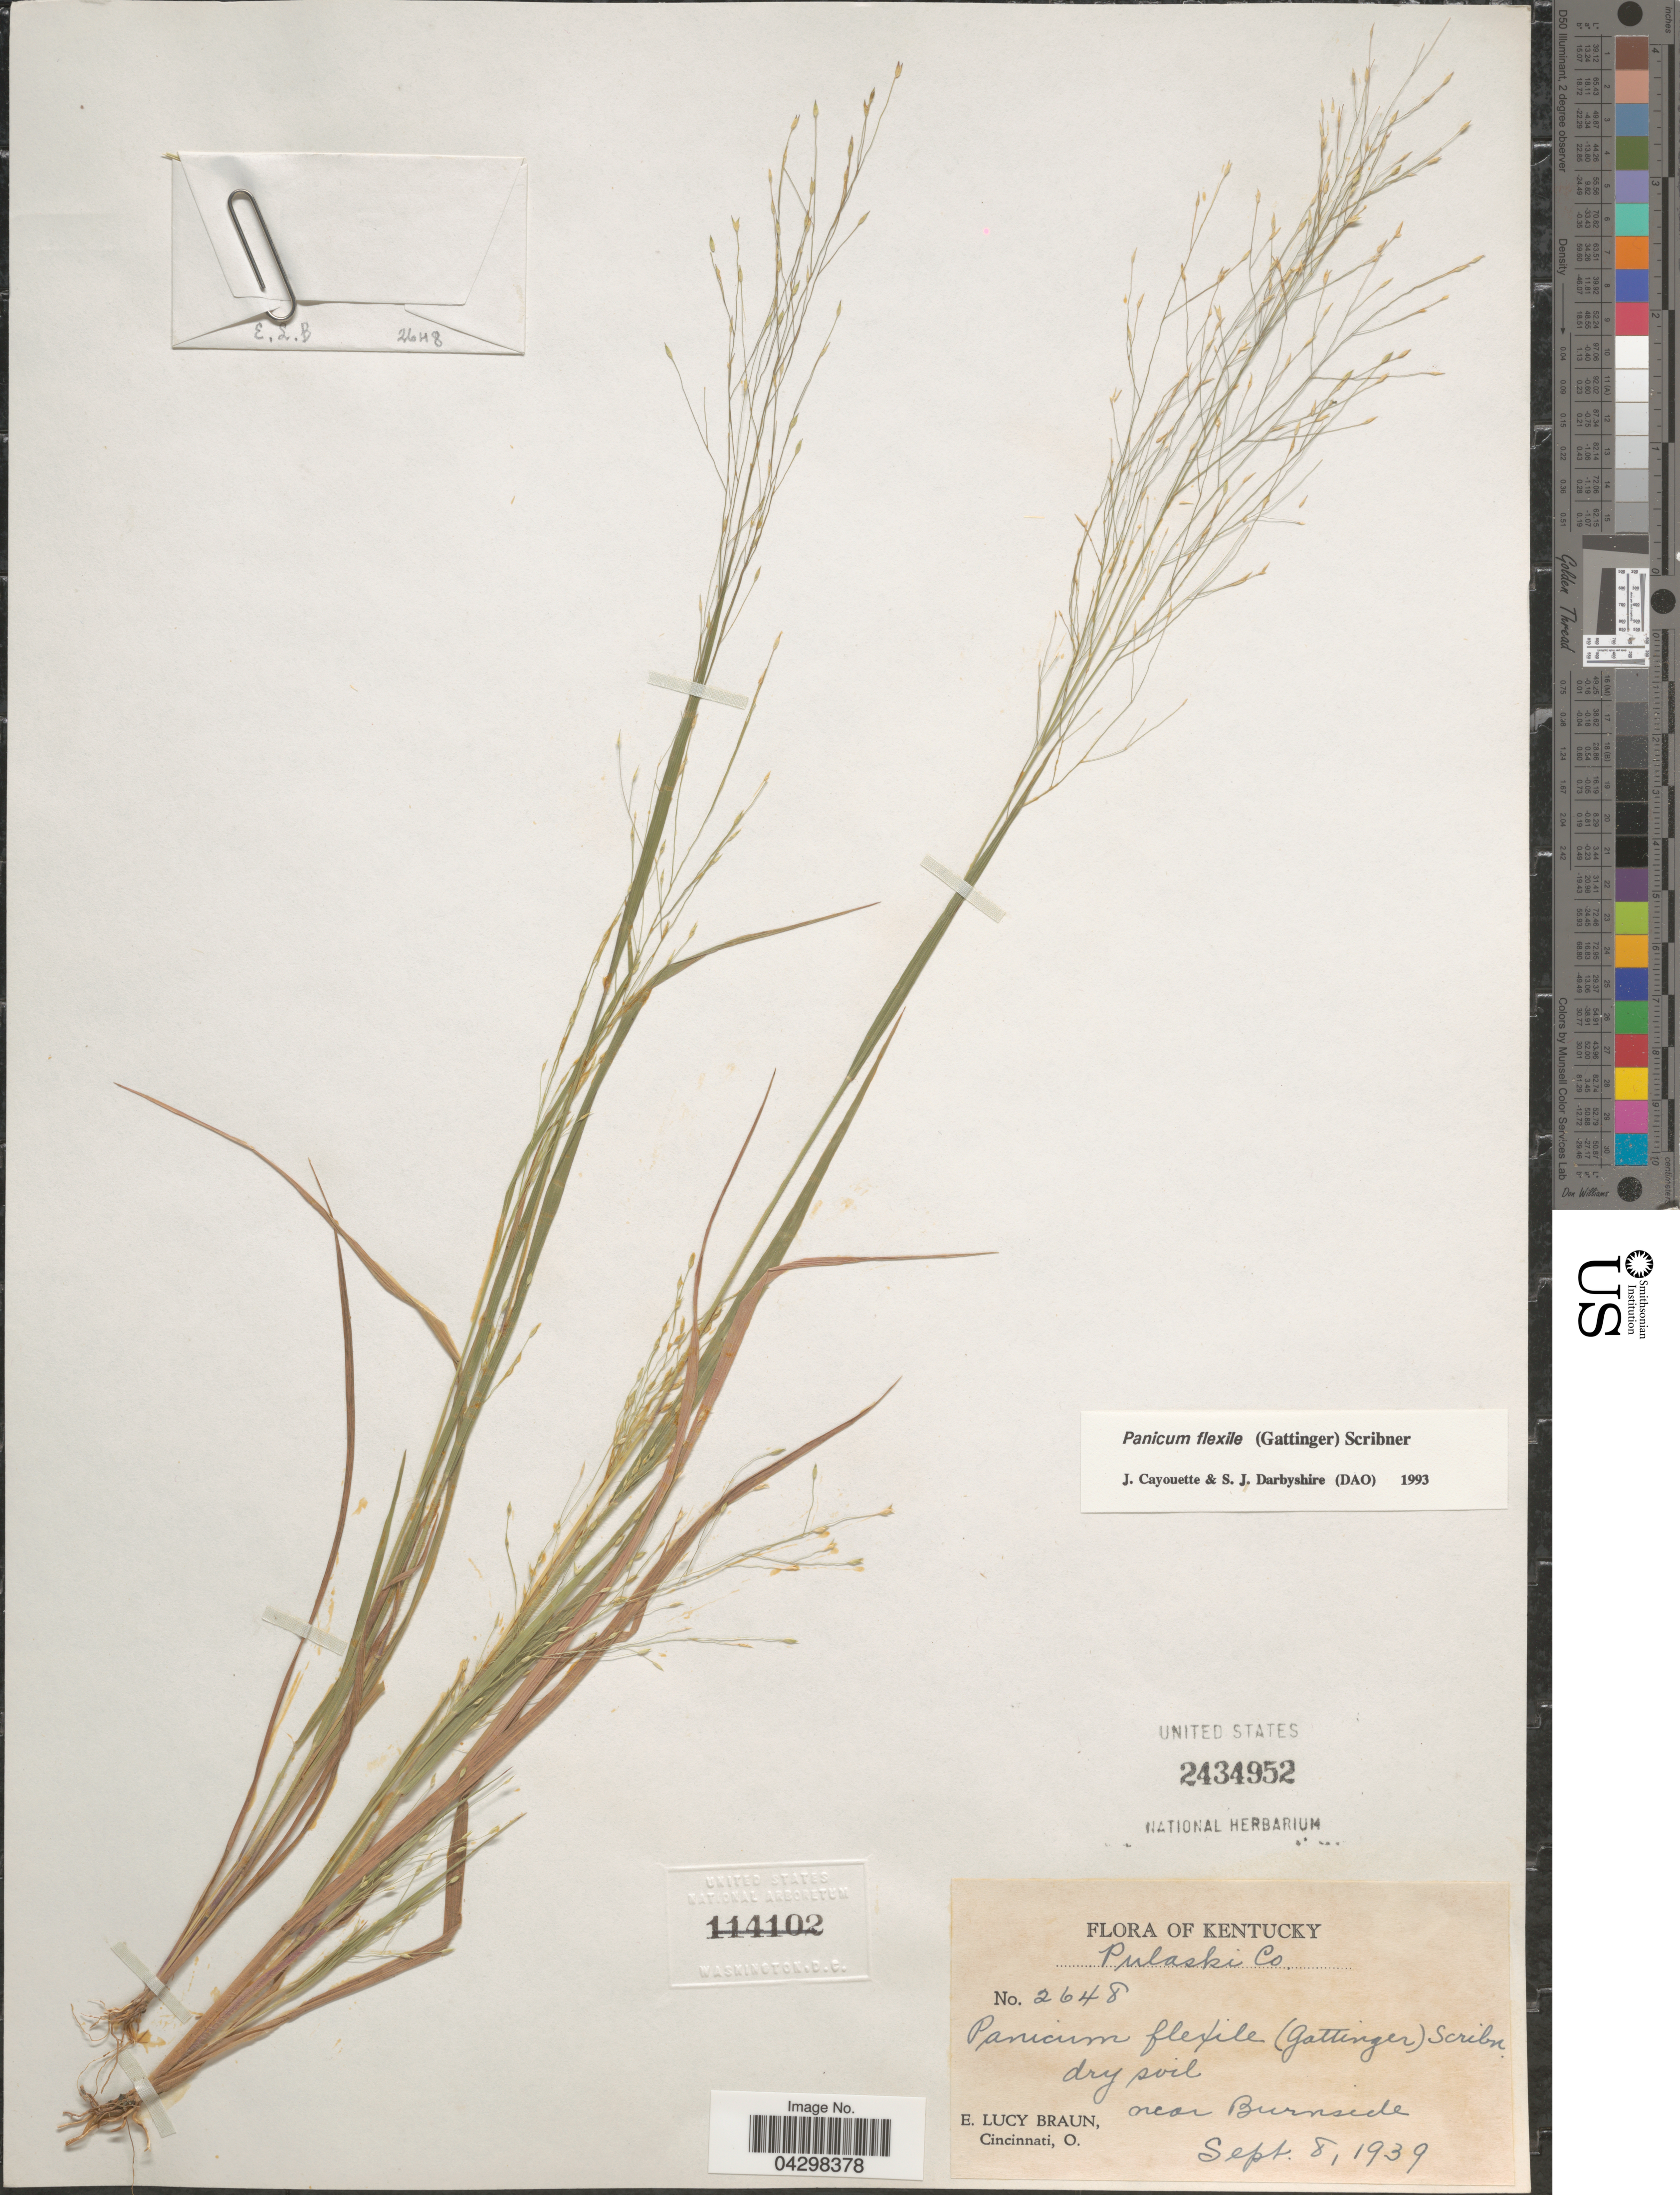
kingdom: Plantae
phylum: Tracheophyta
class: Liliopsida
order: Poales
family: Poaceae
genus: Panicum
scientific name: Panicum flexile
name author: (Gatt.) Scribn.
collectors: E. L. Braun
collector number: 2648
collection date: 1939-09-08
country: United States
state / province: Kentucky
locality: Pulaski Co. Dry soil near Burnside.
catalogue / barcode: US 2434952